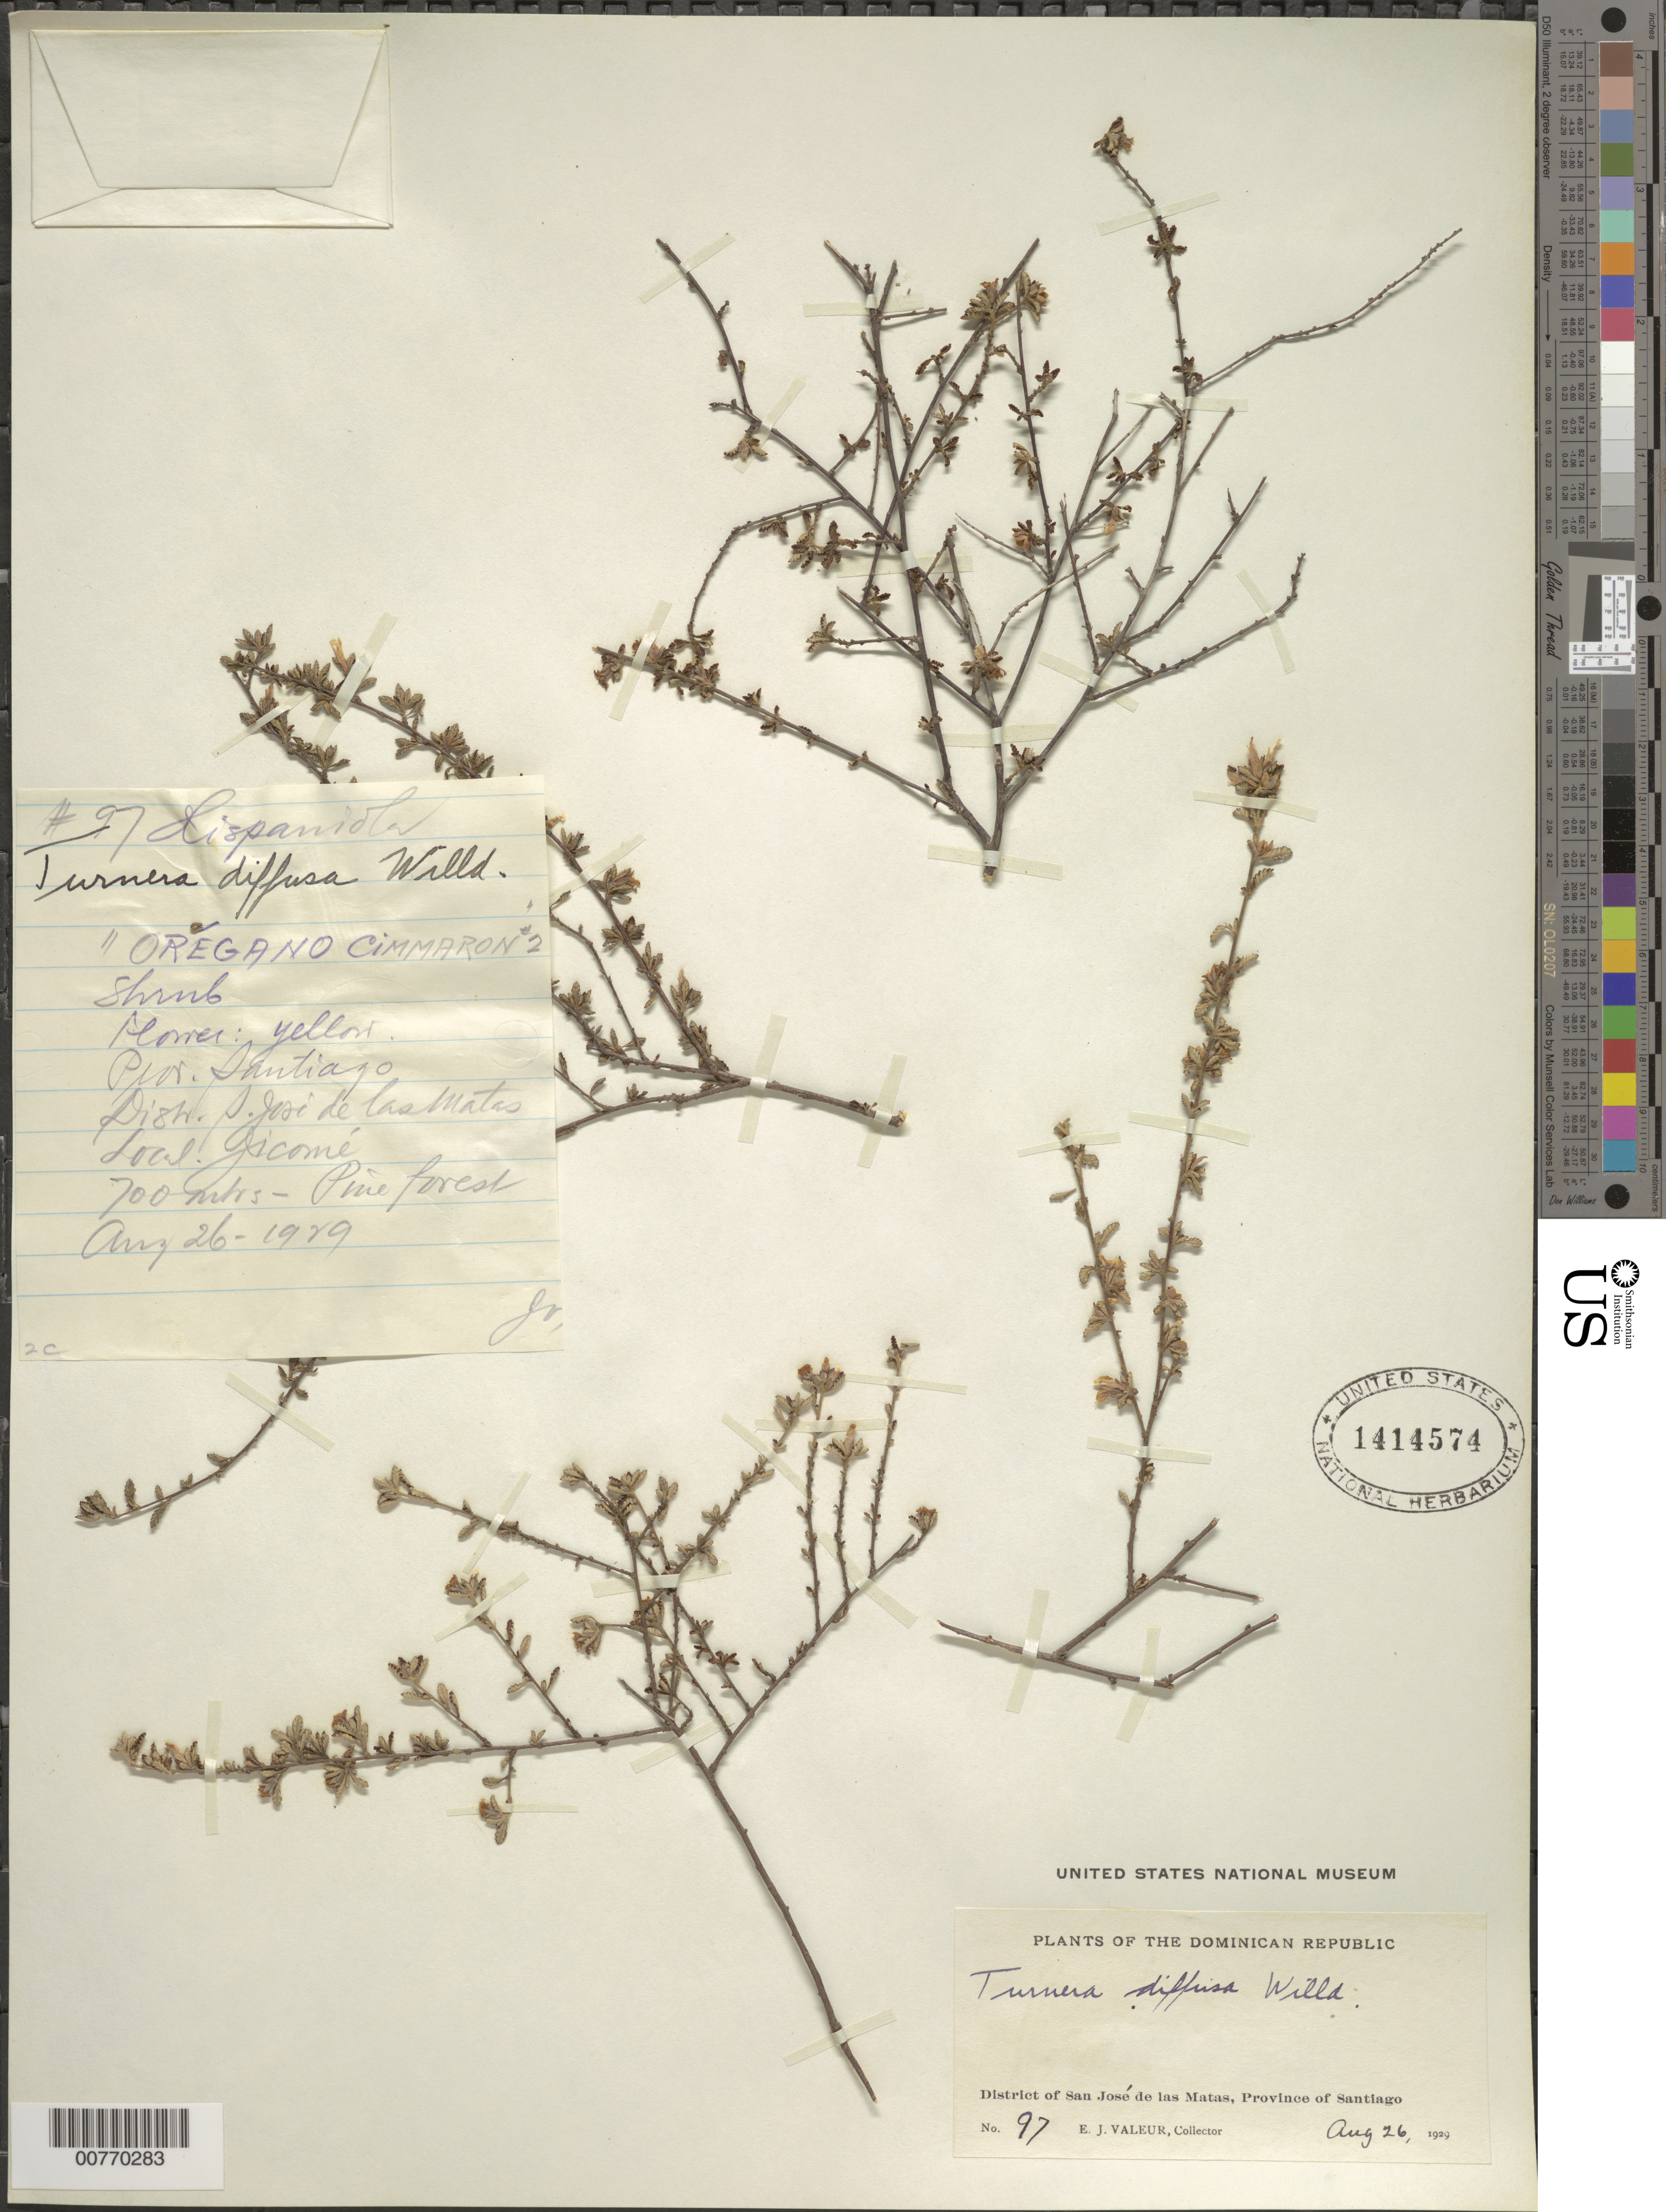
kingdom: Plantae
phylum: Tracheophyta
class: Magnoliopsida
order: Malpighiales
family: Turneraceae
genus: Turnera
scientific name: Turnera diffusa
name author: Willd. ex Schult.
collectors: E. Valeur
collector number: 97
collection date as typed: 26 Aug 1929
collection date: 1929-08-26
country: Dominican Republic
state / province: Santiago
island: Hispaniola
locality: District of San José de las Matas, Jicomé.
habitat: Pine forest.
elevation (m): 700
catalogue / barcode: US 1414574